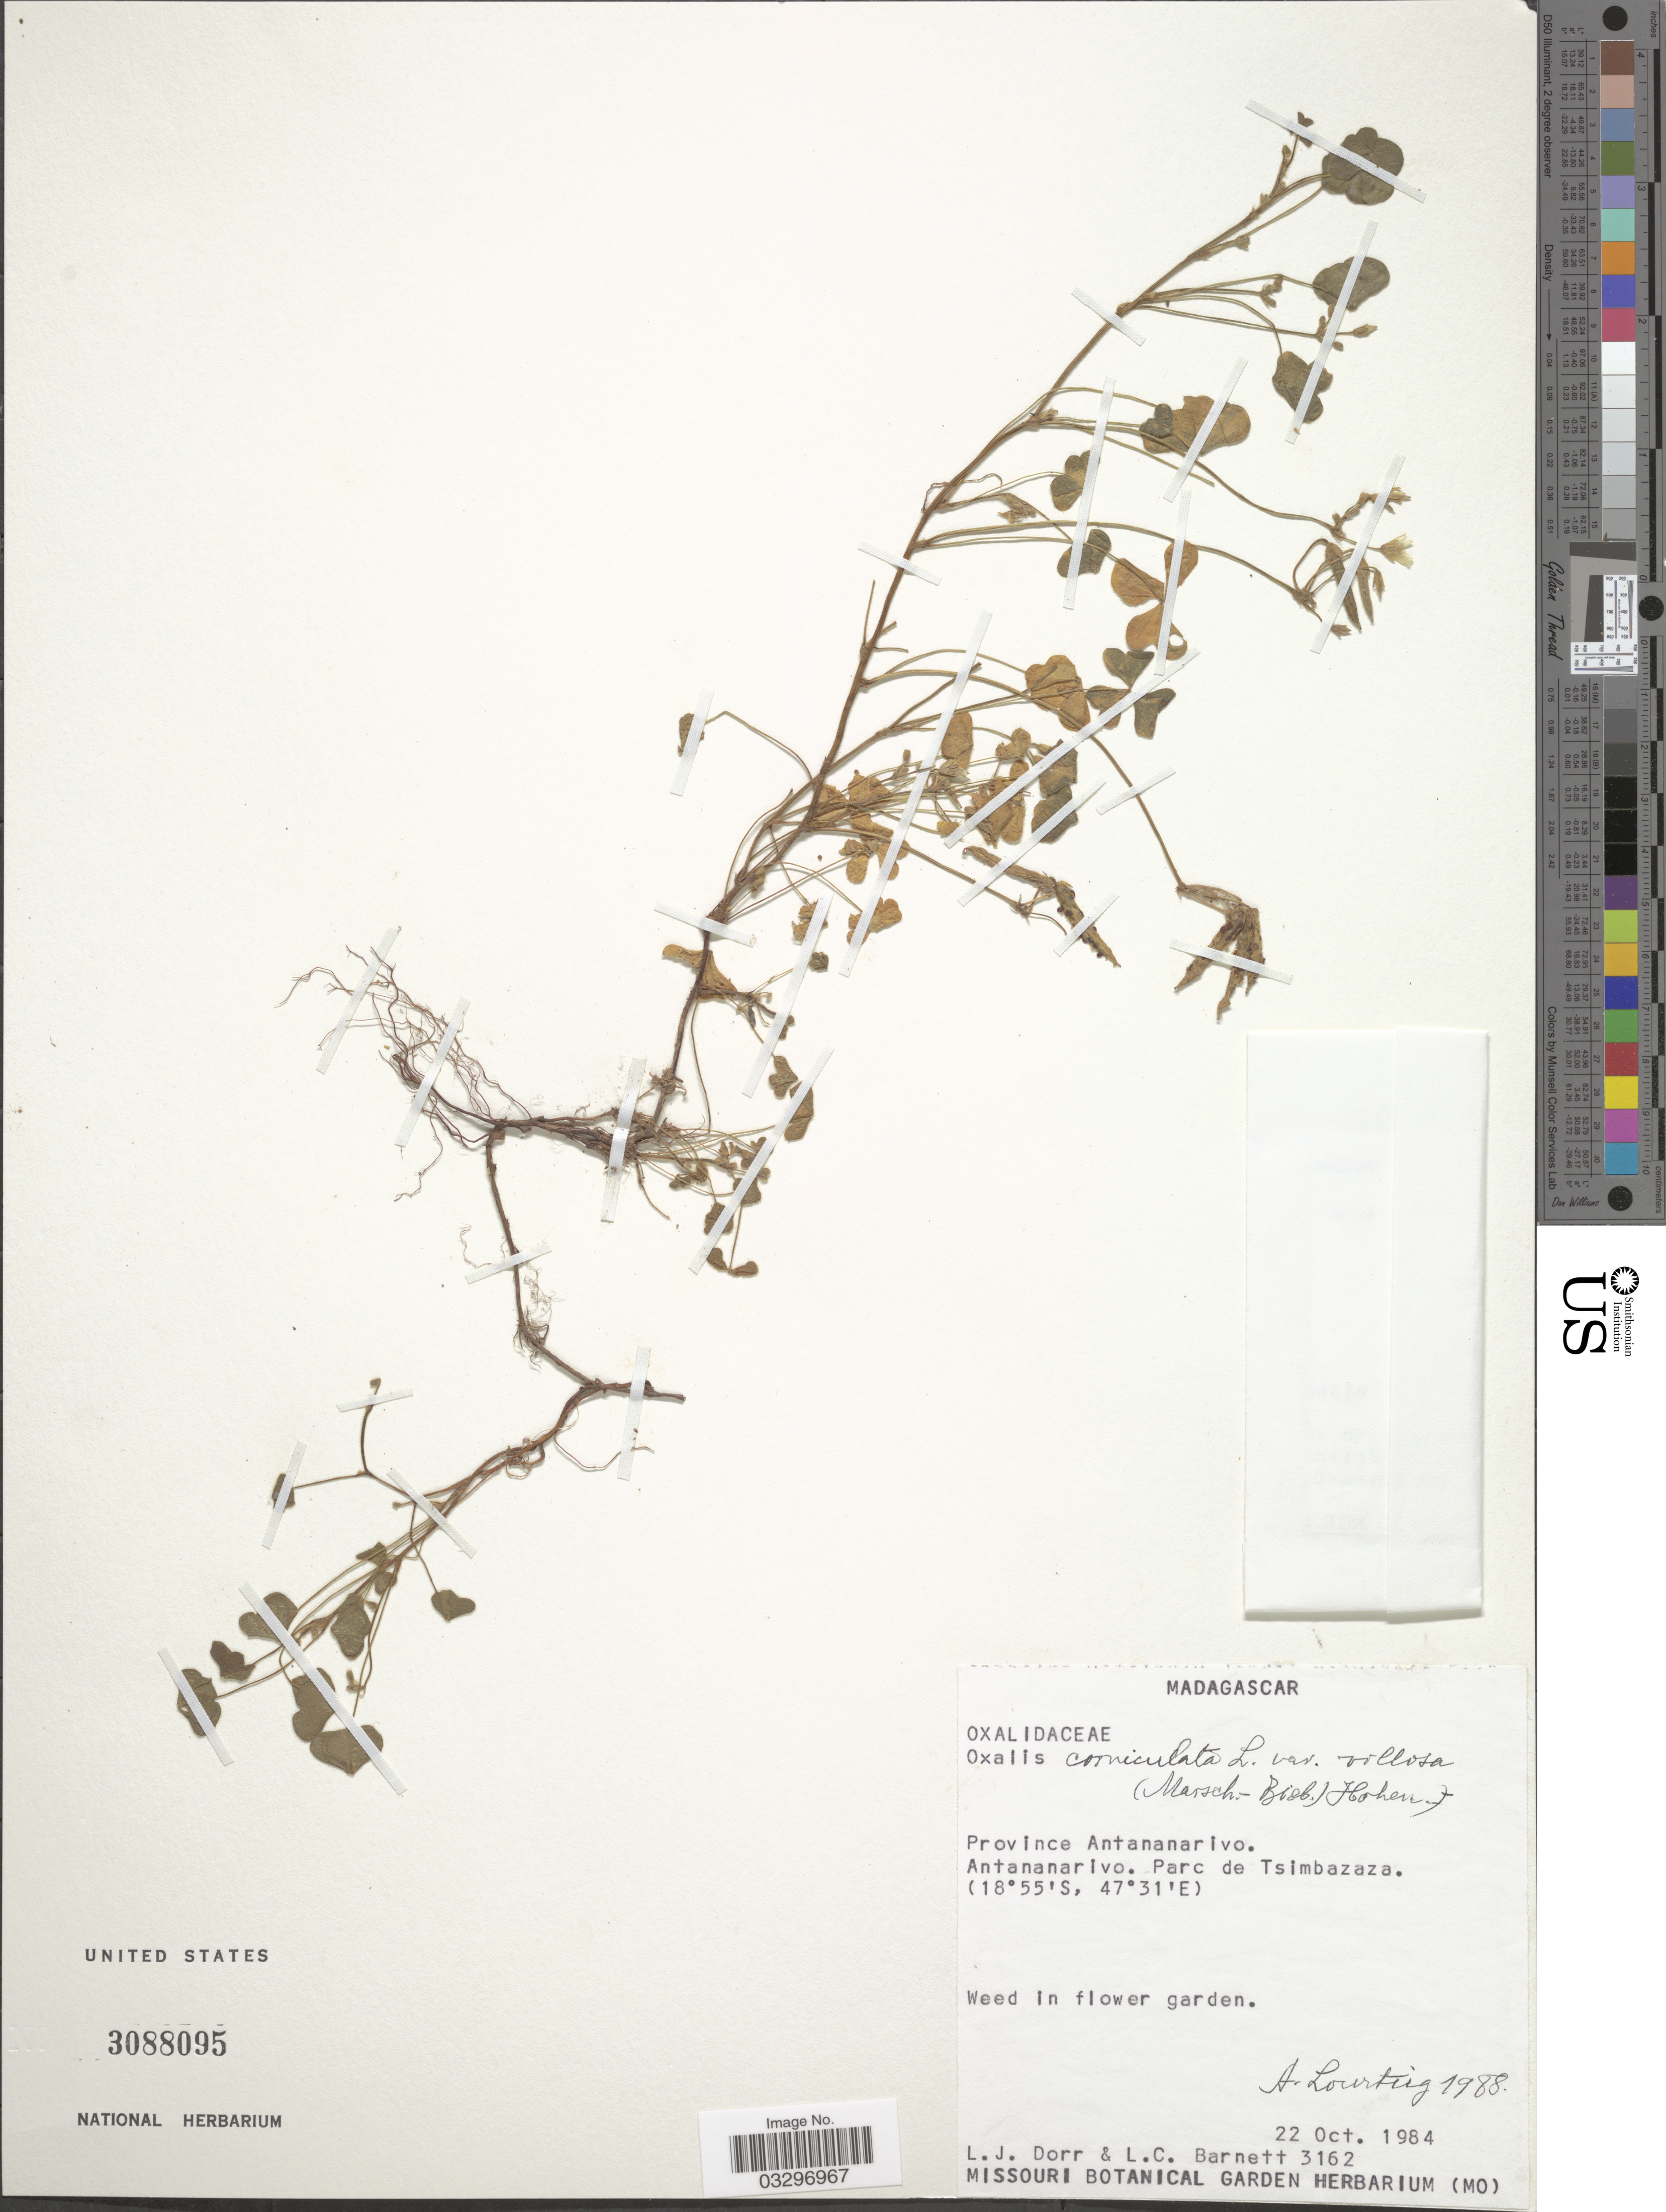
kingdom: Plantae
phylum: Tracheophyta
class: Magnoliopsida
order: Oxalidales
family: Oxalidaceae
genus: Oxalis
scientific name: Oxalis corniculata var. villosa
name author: (M. Bieb.) Hohen.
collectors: L. J. Dorr & L. C. Barnett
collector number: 3162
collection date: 1984-10-22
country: Madagascar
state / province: Analamanga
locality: Antananarivo. Parc de Tsimbazaza.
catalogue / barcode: US 3088095